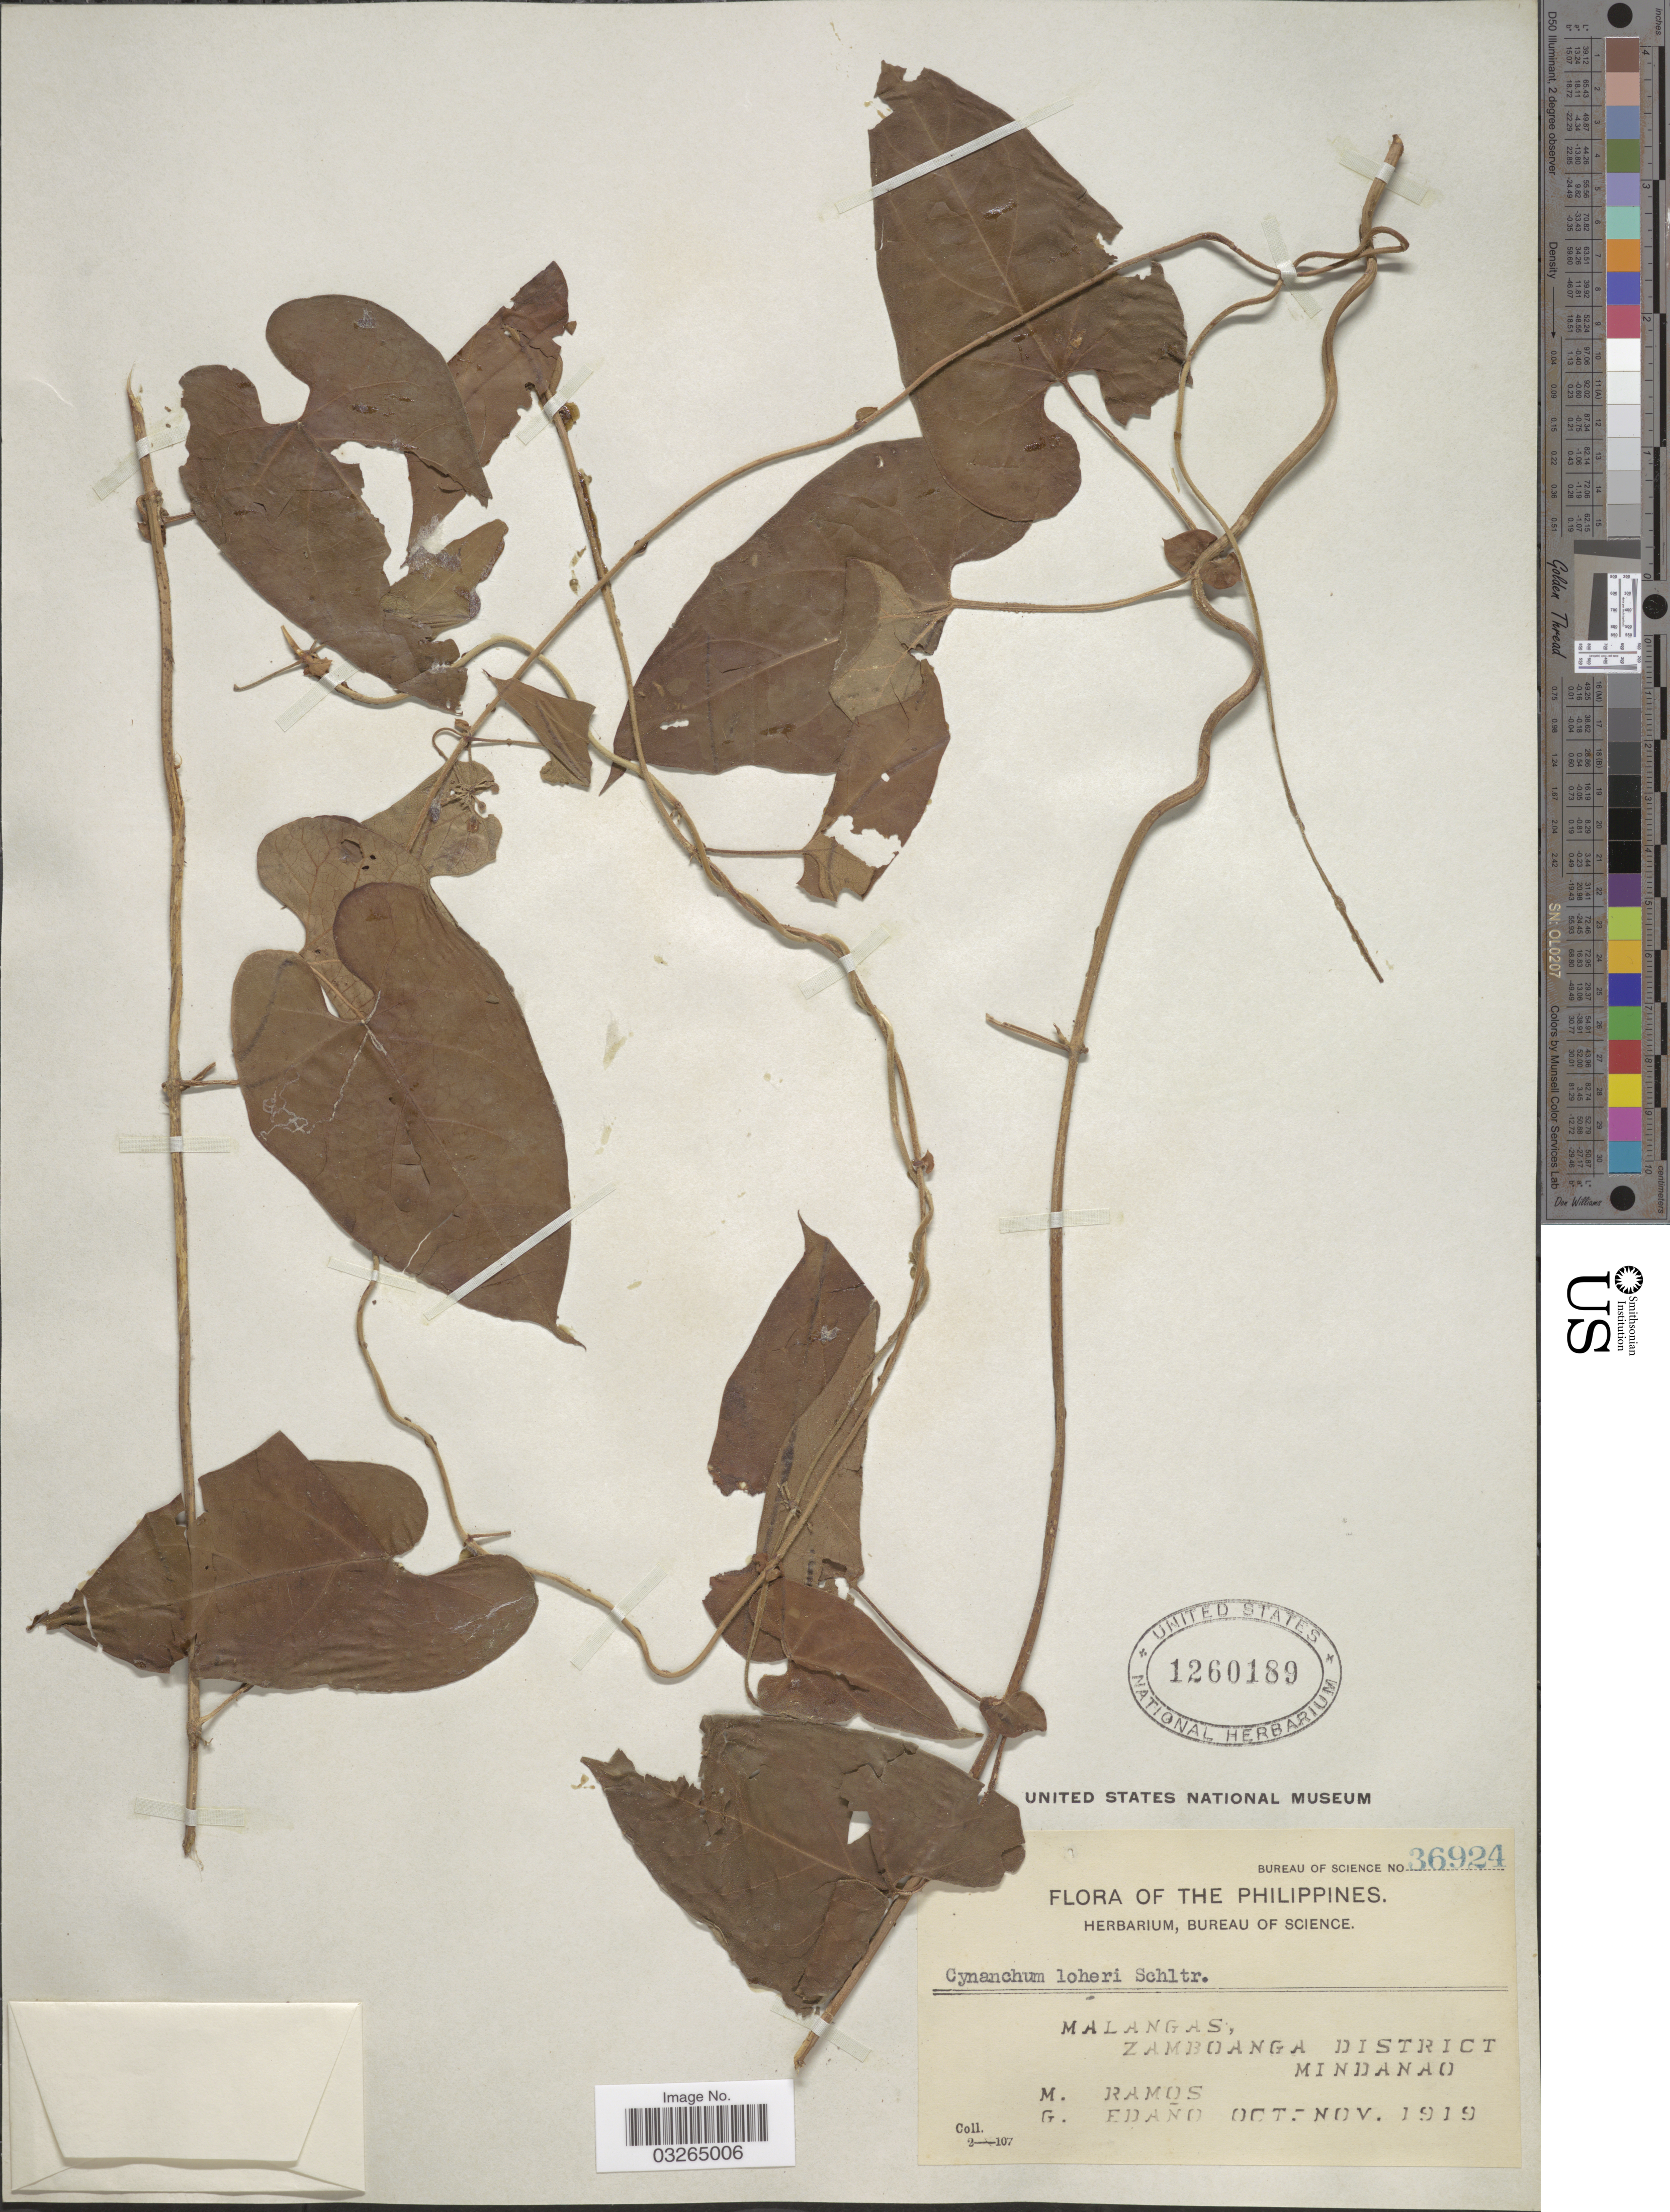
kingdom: Plantae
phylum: Tracheophyta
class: Magnoliopsida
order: Gentianales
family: Apocynaceae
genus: Cynanchum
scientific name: Cynanchum loheri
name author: Schltr. in Perkins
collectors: M. Ramos & G. Edaño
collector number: Bureau of Science 36924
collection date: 1919-10/1919-11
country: Philippines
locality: Malangas. Zamboanga District. Mindanao.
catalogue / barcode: US 1260189